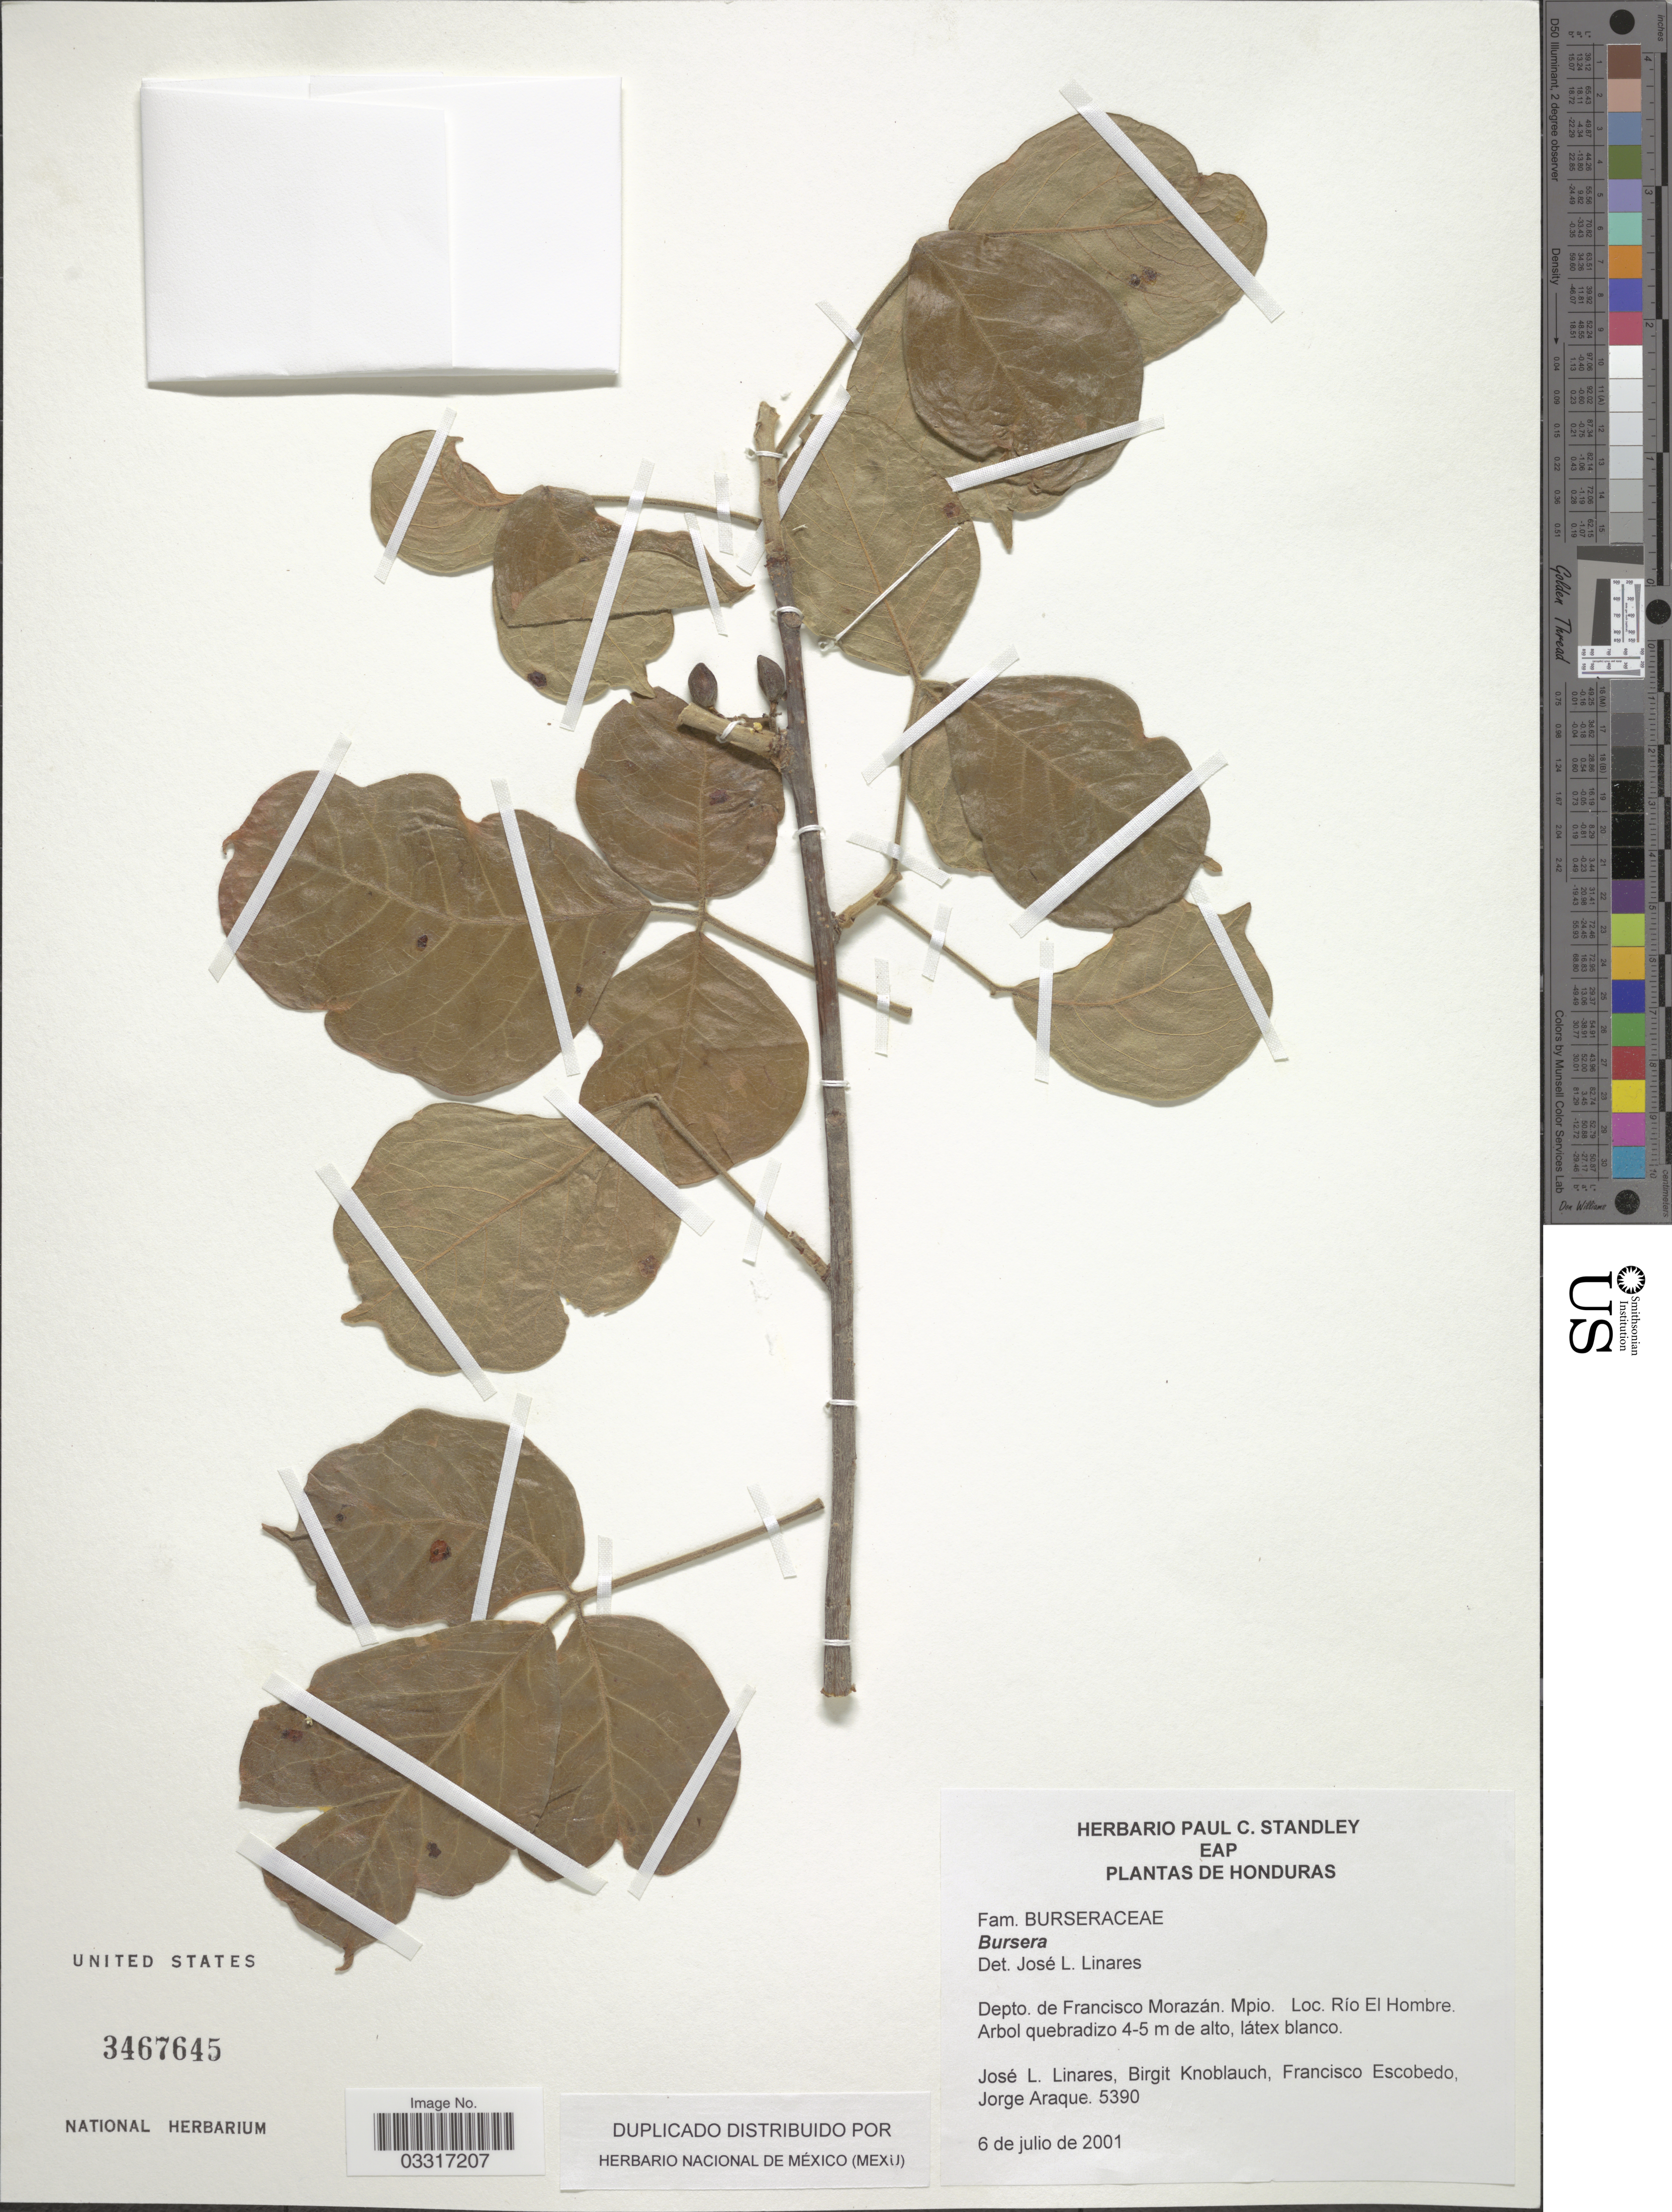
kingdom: Plantae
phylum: Tracheophyta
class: Magnoliopsida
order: Sapindales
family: Burseraceae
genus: Bursera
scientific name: Bursera sp.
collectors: J. Linares, B. Knoblauch, F. Escobedo & J. Araque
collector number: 5390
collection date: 2001-07-06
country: Honduras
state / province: Fco. Morazán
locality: Depto. de Fancisco Morazán. Mpio. Loc. Río El Hombre.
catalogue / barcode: US 3467645